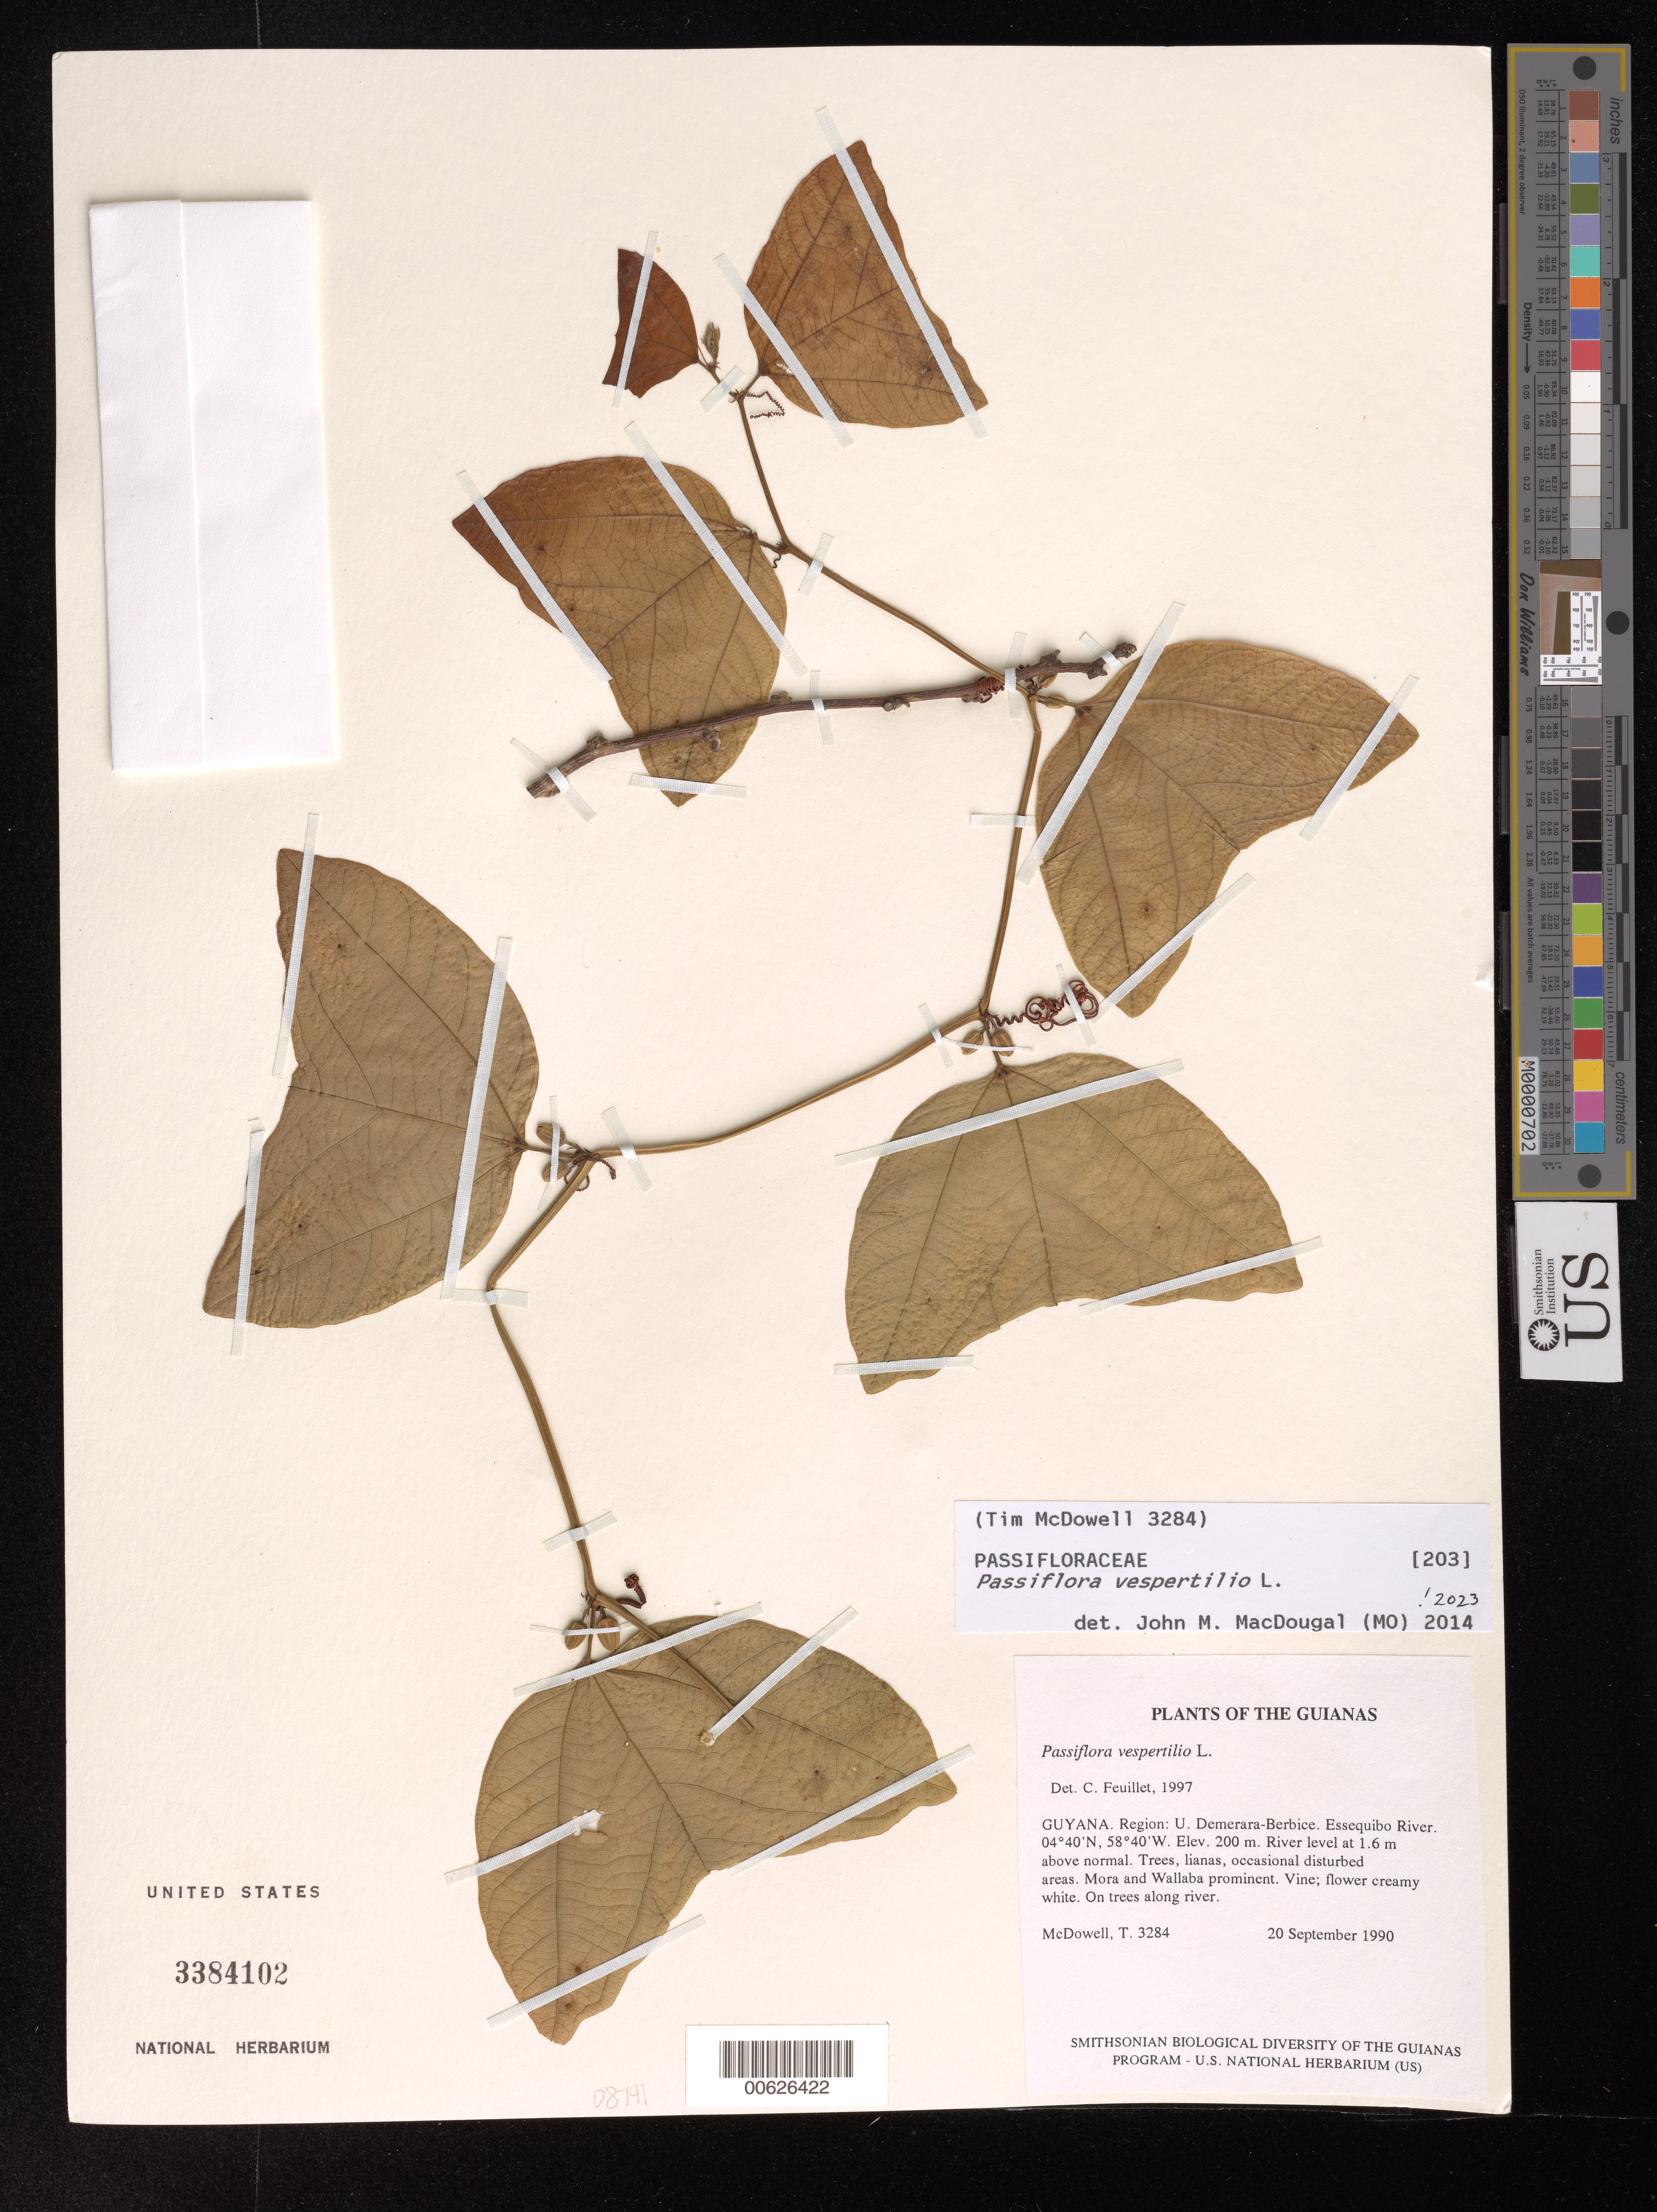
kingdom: Plantae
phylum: Tracheophyta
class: Magnoliopsida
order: Malpighiales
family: Passifloraceae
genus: Passiflora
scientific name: Passiflora vespertilio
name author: L.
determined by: Feuillet, C.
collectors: T. McDowell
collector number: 3284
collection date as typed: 20 September 1990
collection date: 1990-09-20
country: Guyana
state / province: U. Demerara-Berbice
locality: Along Essequibo River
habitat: River flood marks at 1.6 m above present level. Trees, lianas, occasional disturbed areas. Mora and Wallaba prominent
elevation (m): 60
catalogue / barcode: US 3384102